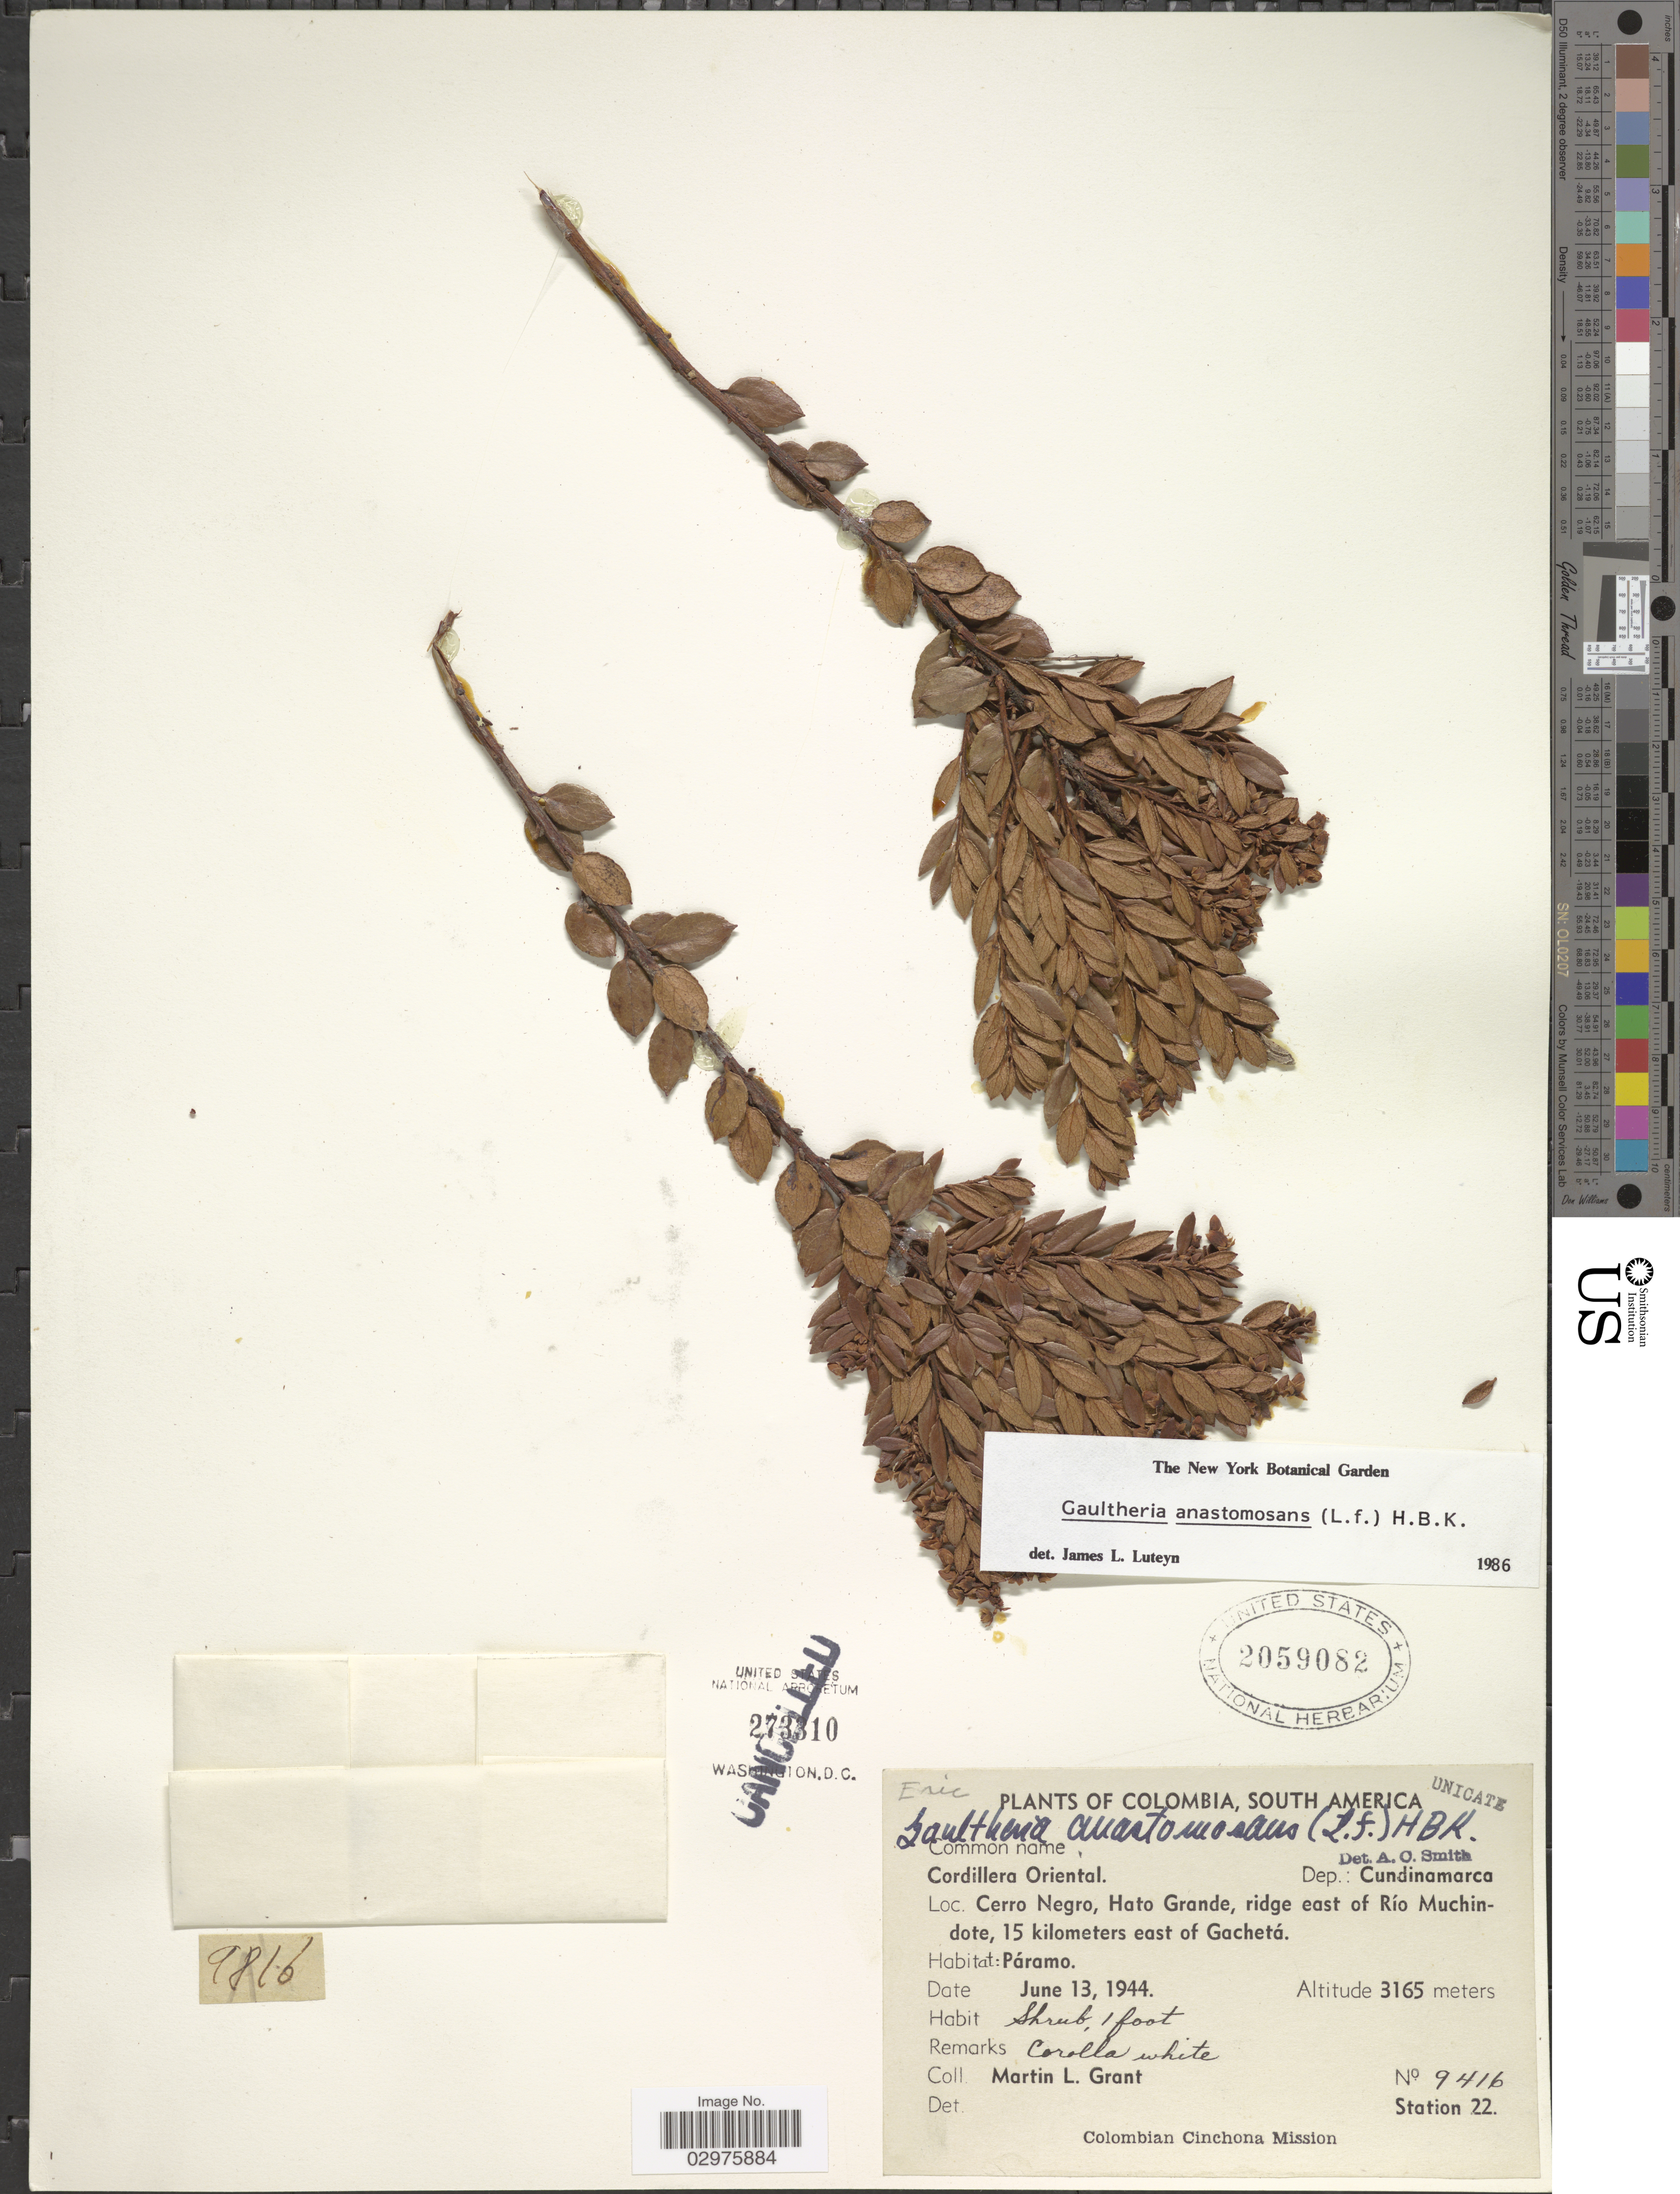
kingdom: Plantae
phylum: Tracheophyta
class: Magnoliopsida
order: Ericales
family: Ericaceae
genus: Gaultheria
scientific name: Gaultheria anastomosans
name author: (L. f.) Kunth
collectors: M. L. Grant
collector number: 9416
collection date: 1944-06-13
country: Colombia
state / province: Cundinamarca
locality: Cordillera Oriental. Dep.: Cundinamarca. Cerro Negro, Hato Grande, ridge east of Río Muchindote, 15 kilometers east of Gachetá.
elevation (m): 3165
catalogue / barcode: US 2059082